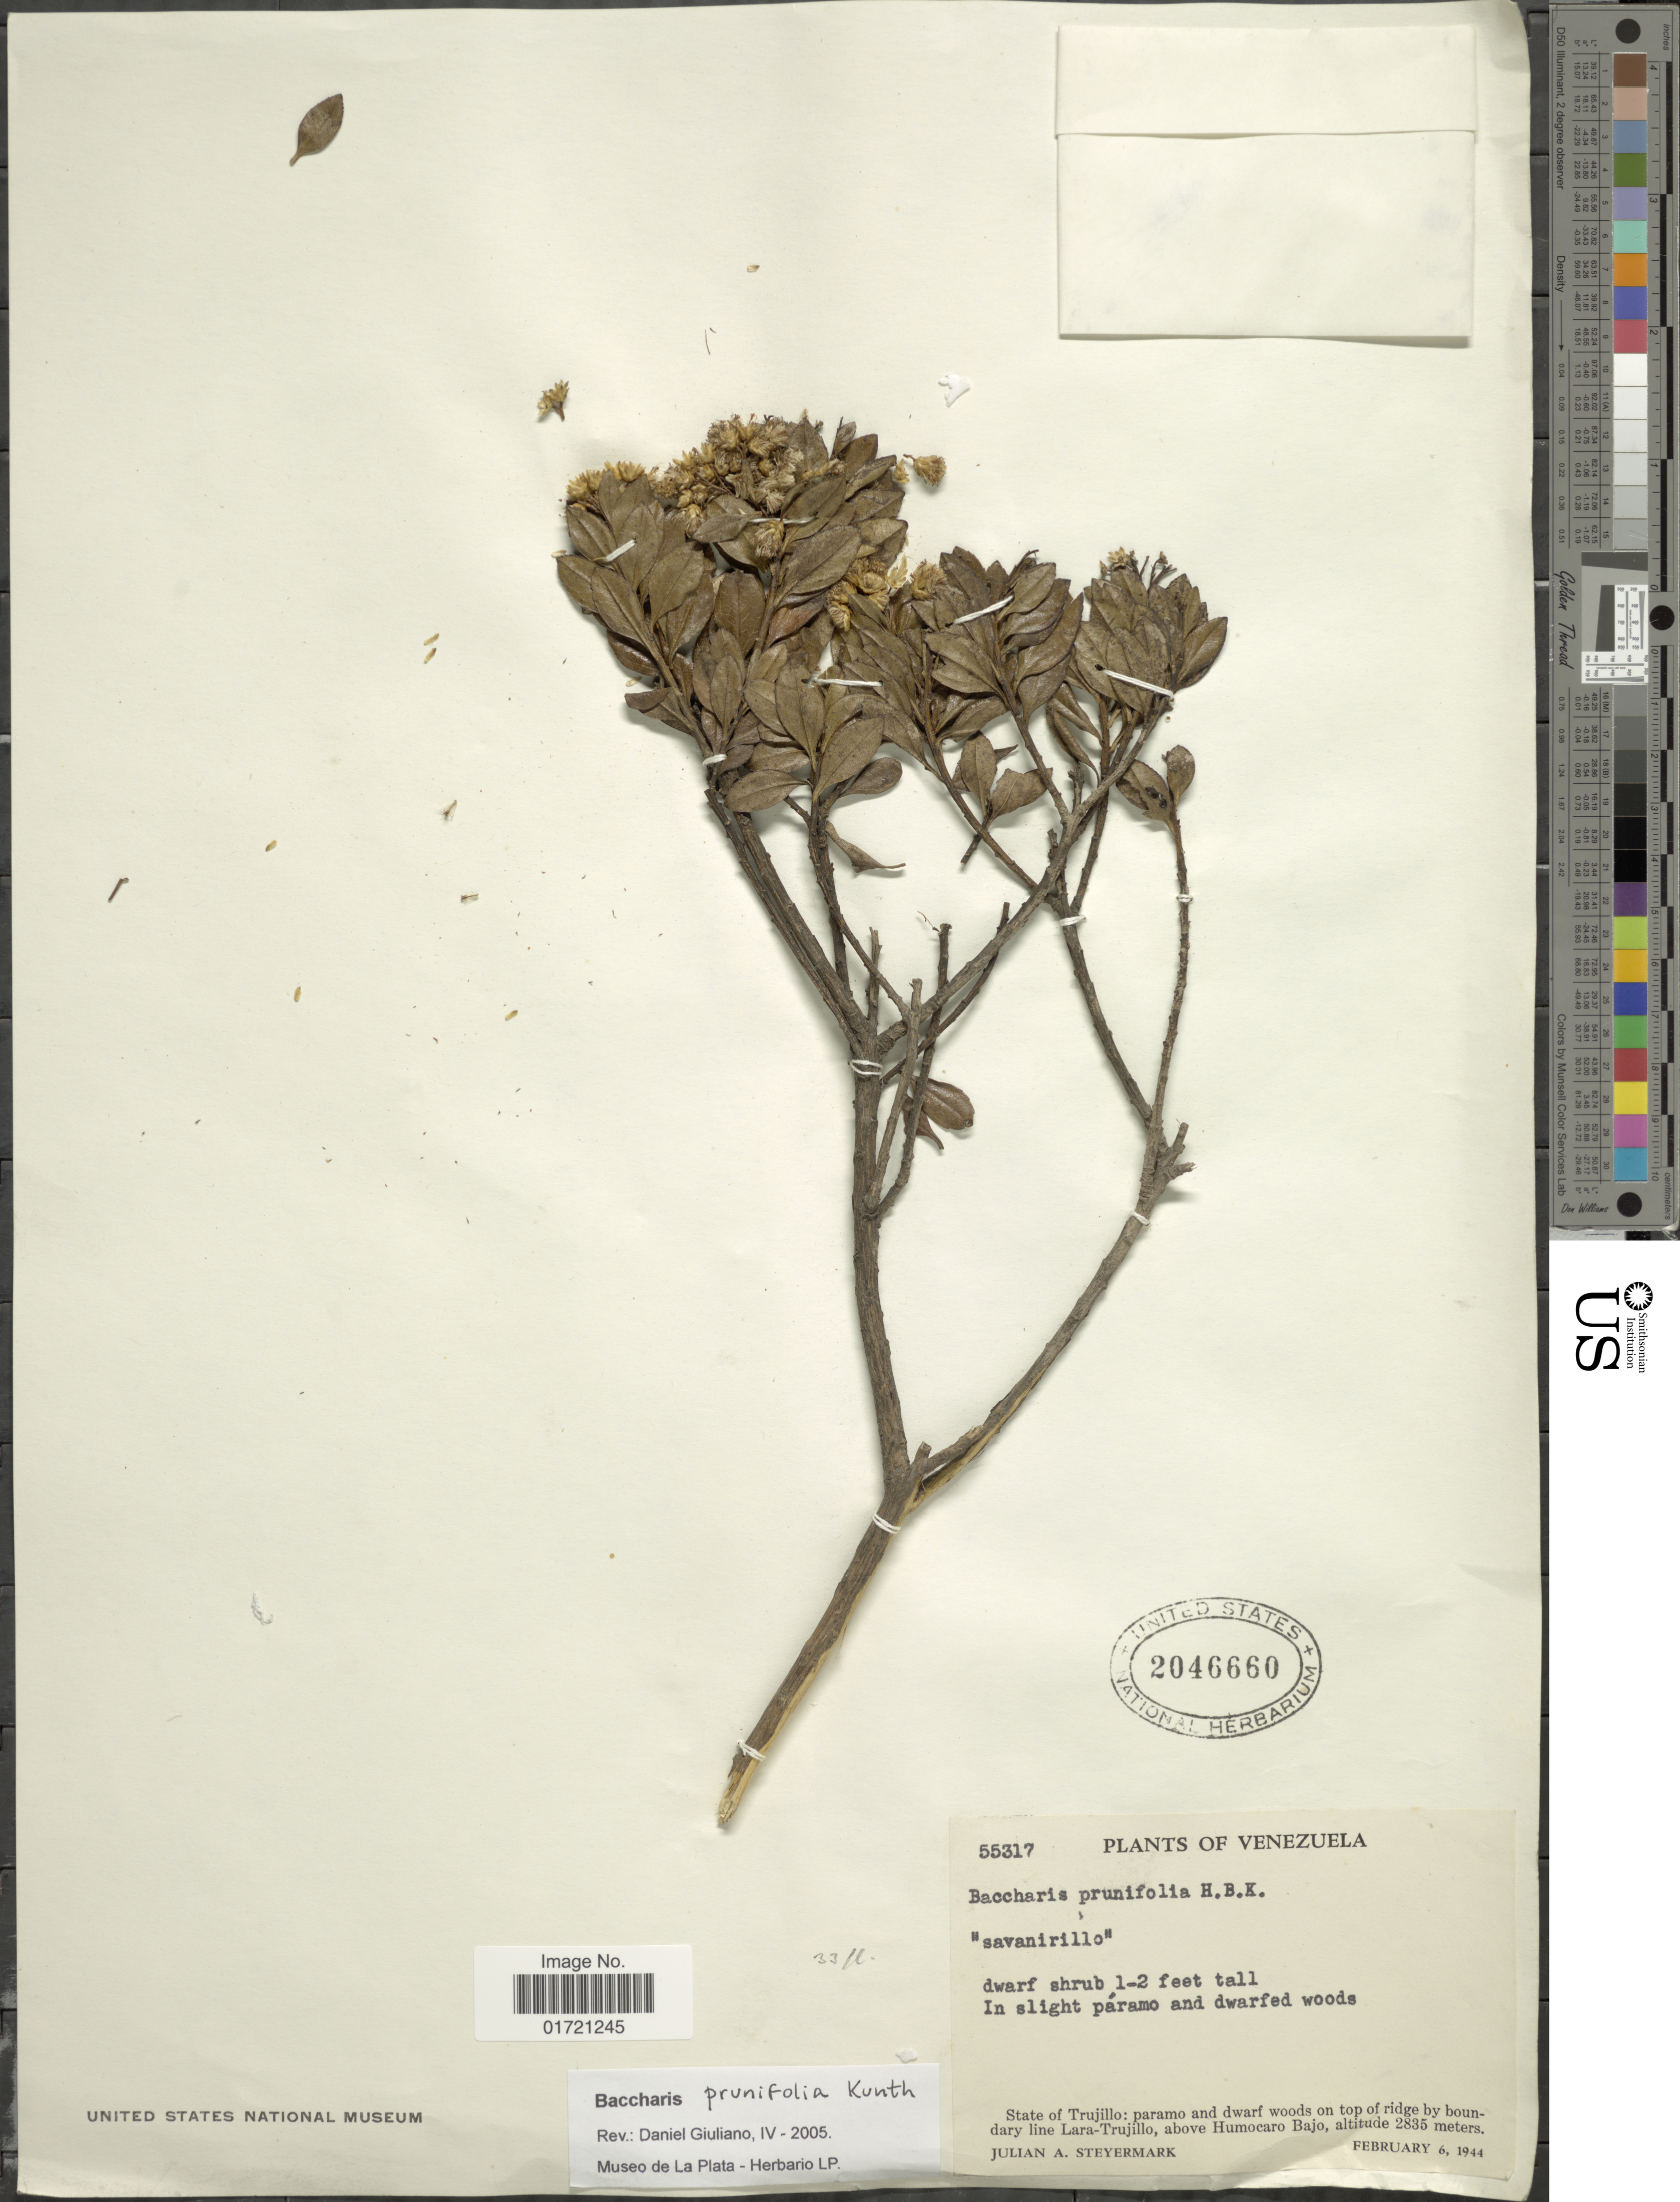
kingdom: Plantae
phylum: Tracheophyta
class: Magnoliopsida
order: Asterales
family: Asteraceae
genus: Baccharis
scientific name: Baccharis prunifolia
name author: Kunth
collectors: J. Steyermark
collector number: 55317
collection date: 1944-02-06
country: Venezuela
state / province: Trujillo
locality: State of Trujillo: paramo and dwarf woods on top of ridge by boundary line Lara-Trujillo, above Humocaro Bajo.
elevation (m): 2835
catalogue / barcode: US 2046660